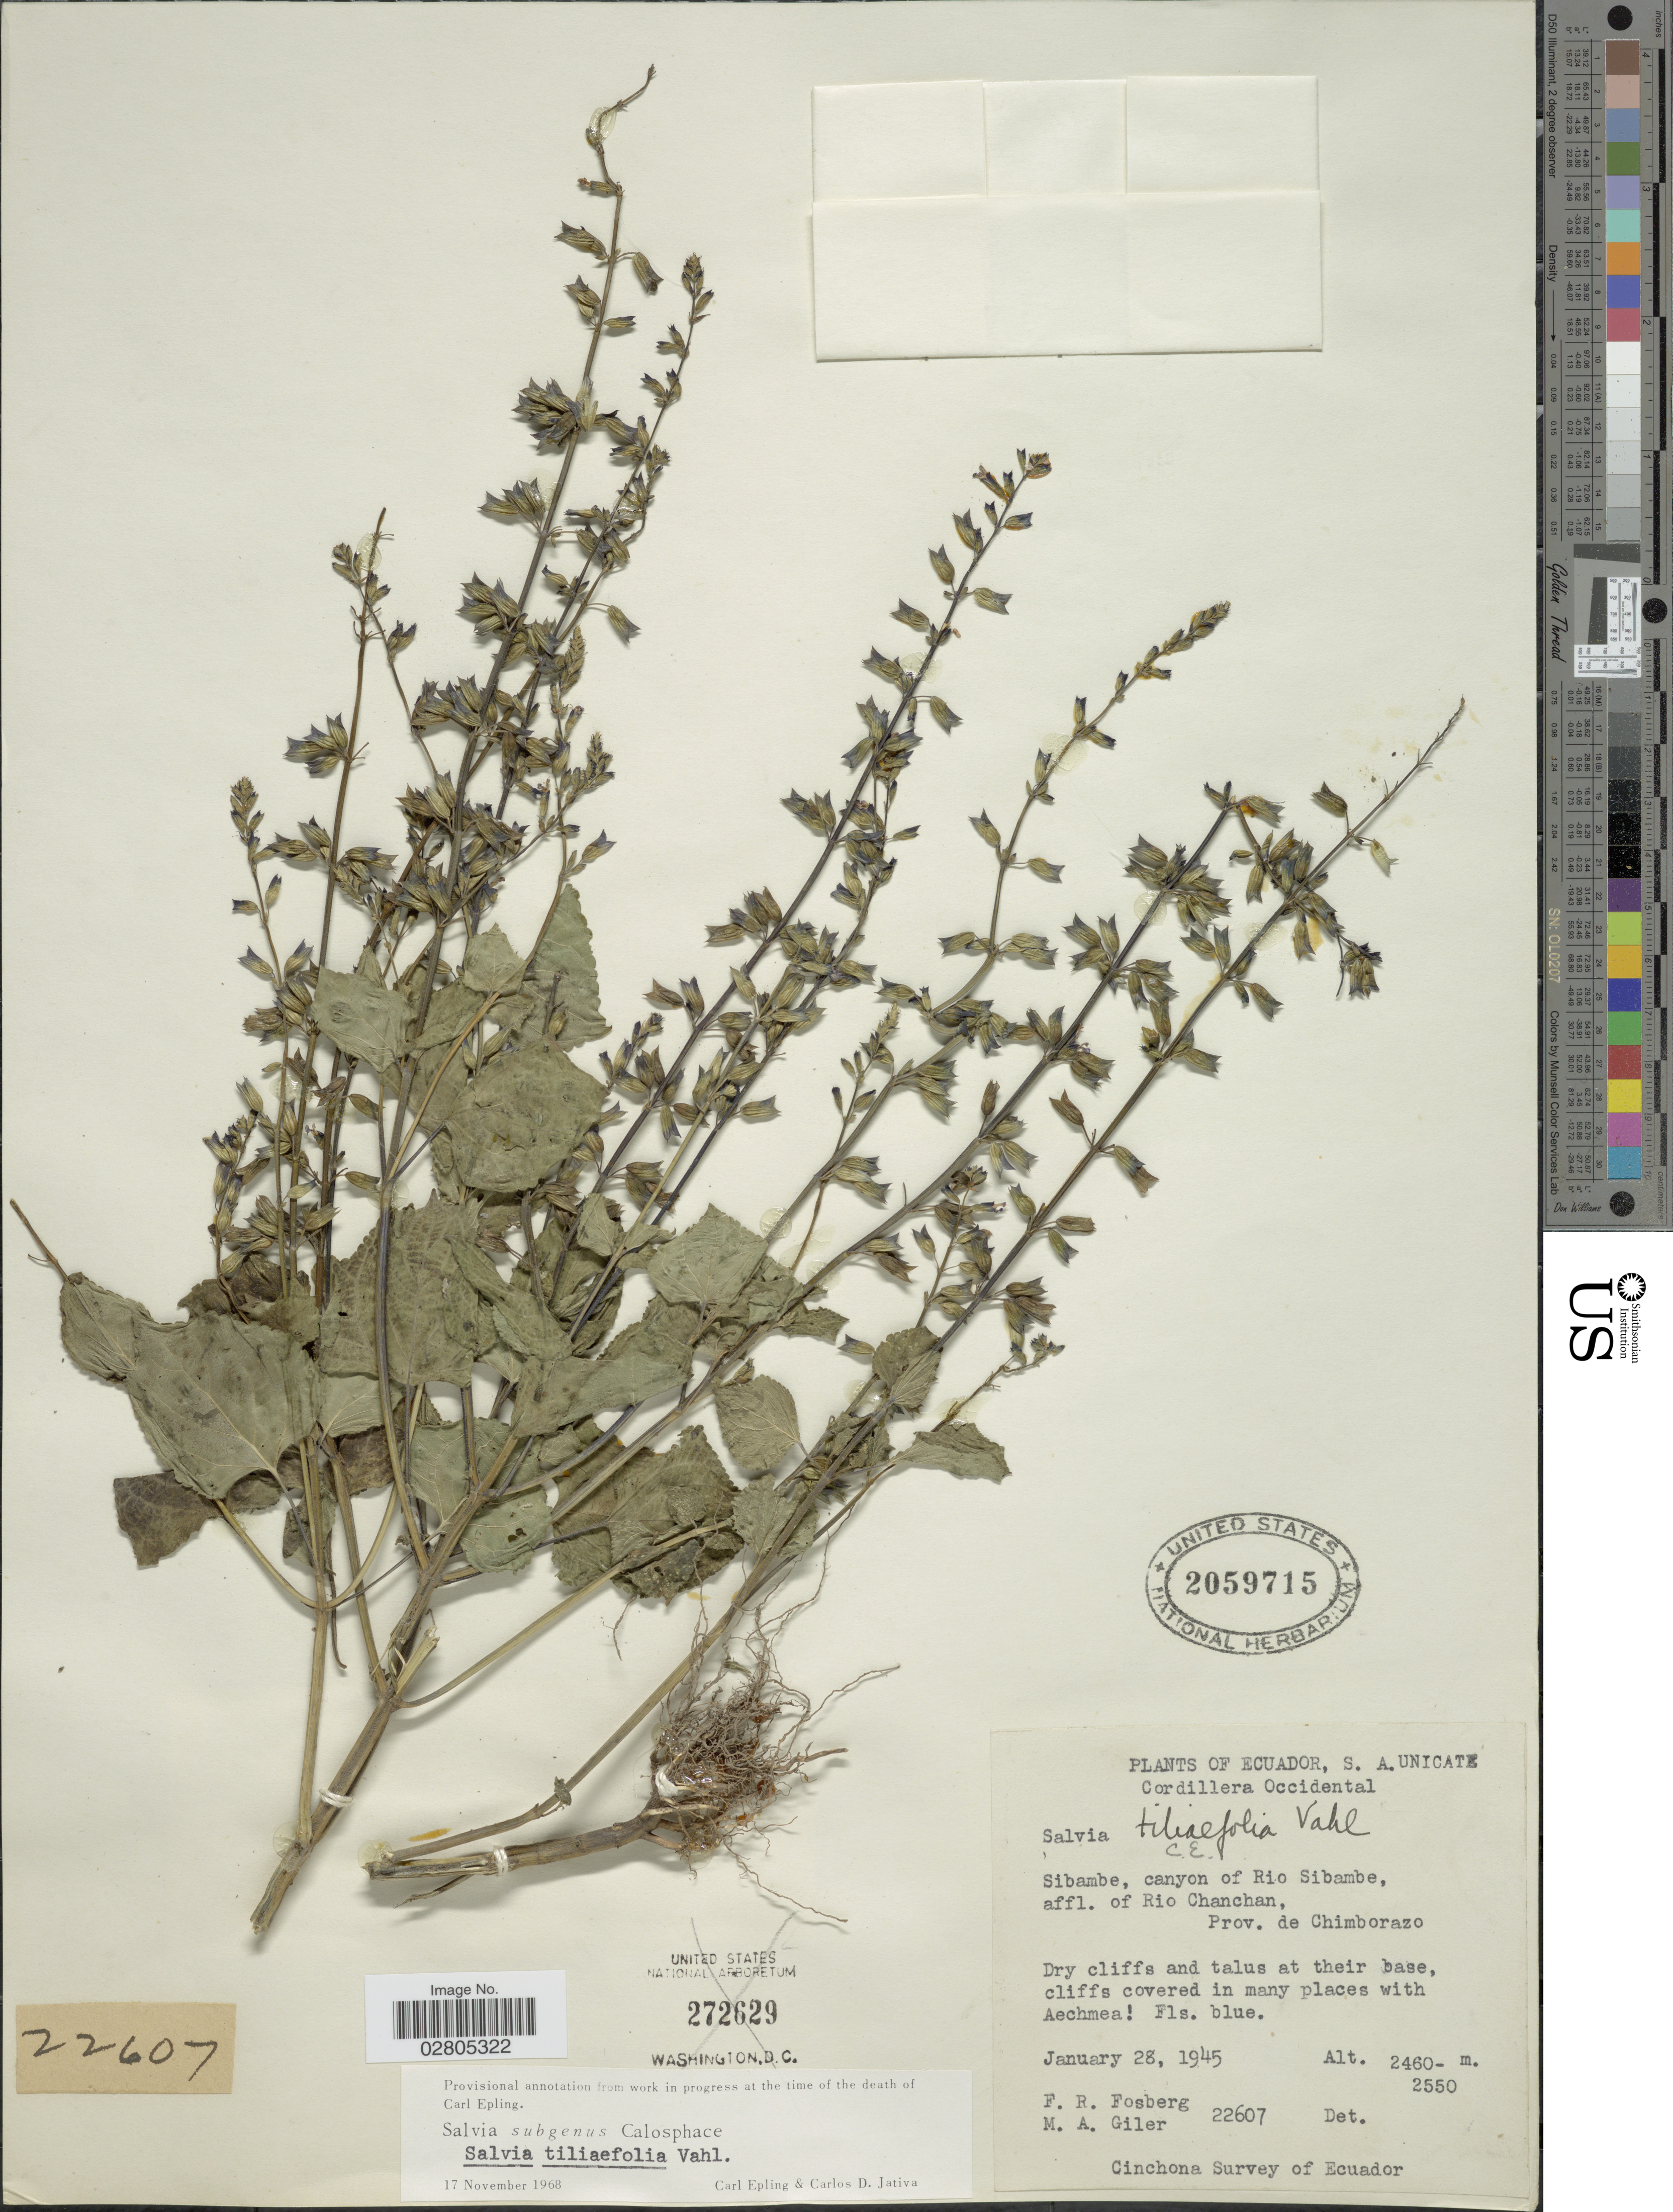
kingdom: Plantae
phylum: Tracheophyta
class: Magnoliopsida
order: Lamiales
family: Lamiaceae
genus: Salvia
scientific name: Salvia tiliifolia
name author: Vahl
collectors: F. R. Fosberg & M. Giler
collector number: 22607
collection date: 1945-01-28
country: Ecuador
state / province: Chimborazo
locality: Cordillera Occidental, Sibambe, canyon of Rio Sibambe, affl. of Rio Chanchan.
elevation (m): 2460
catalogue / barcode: US 2059715